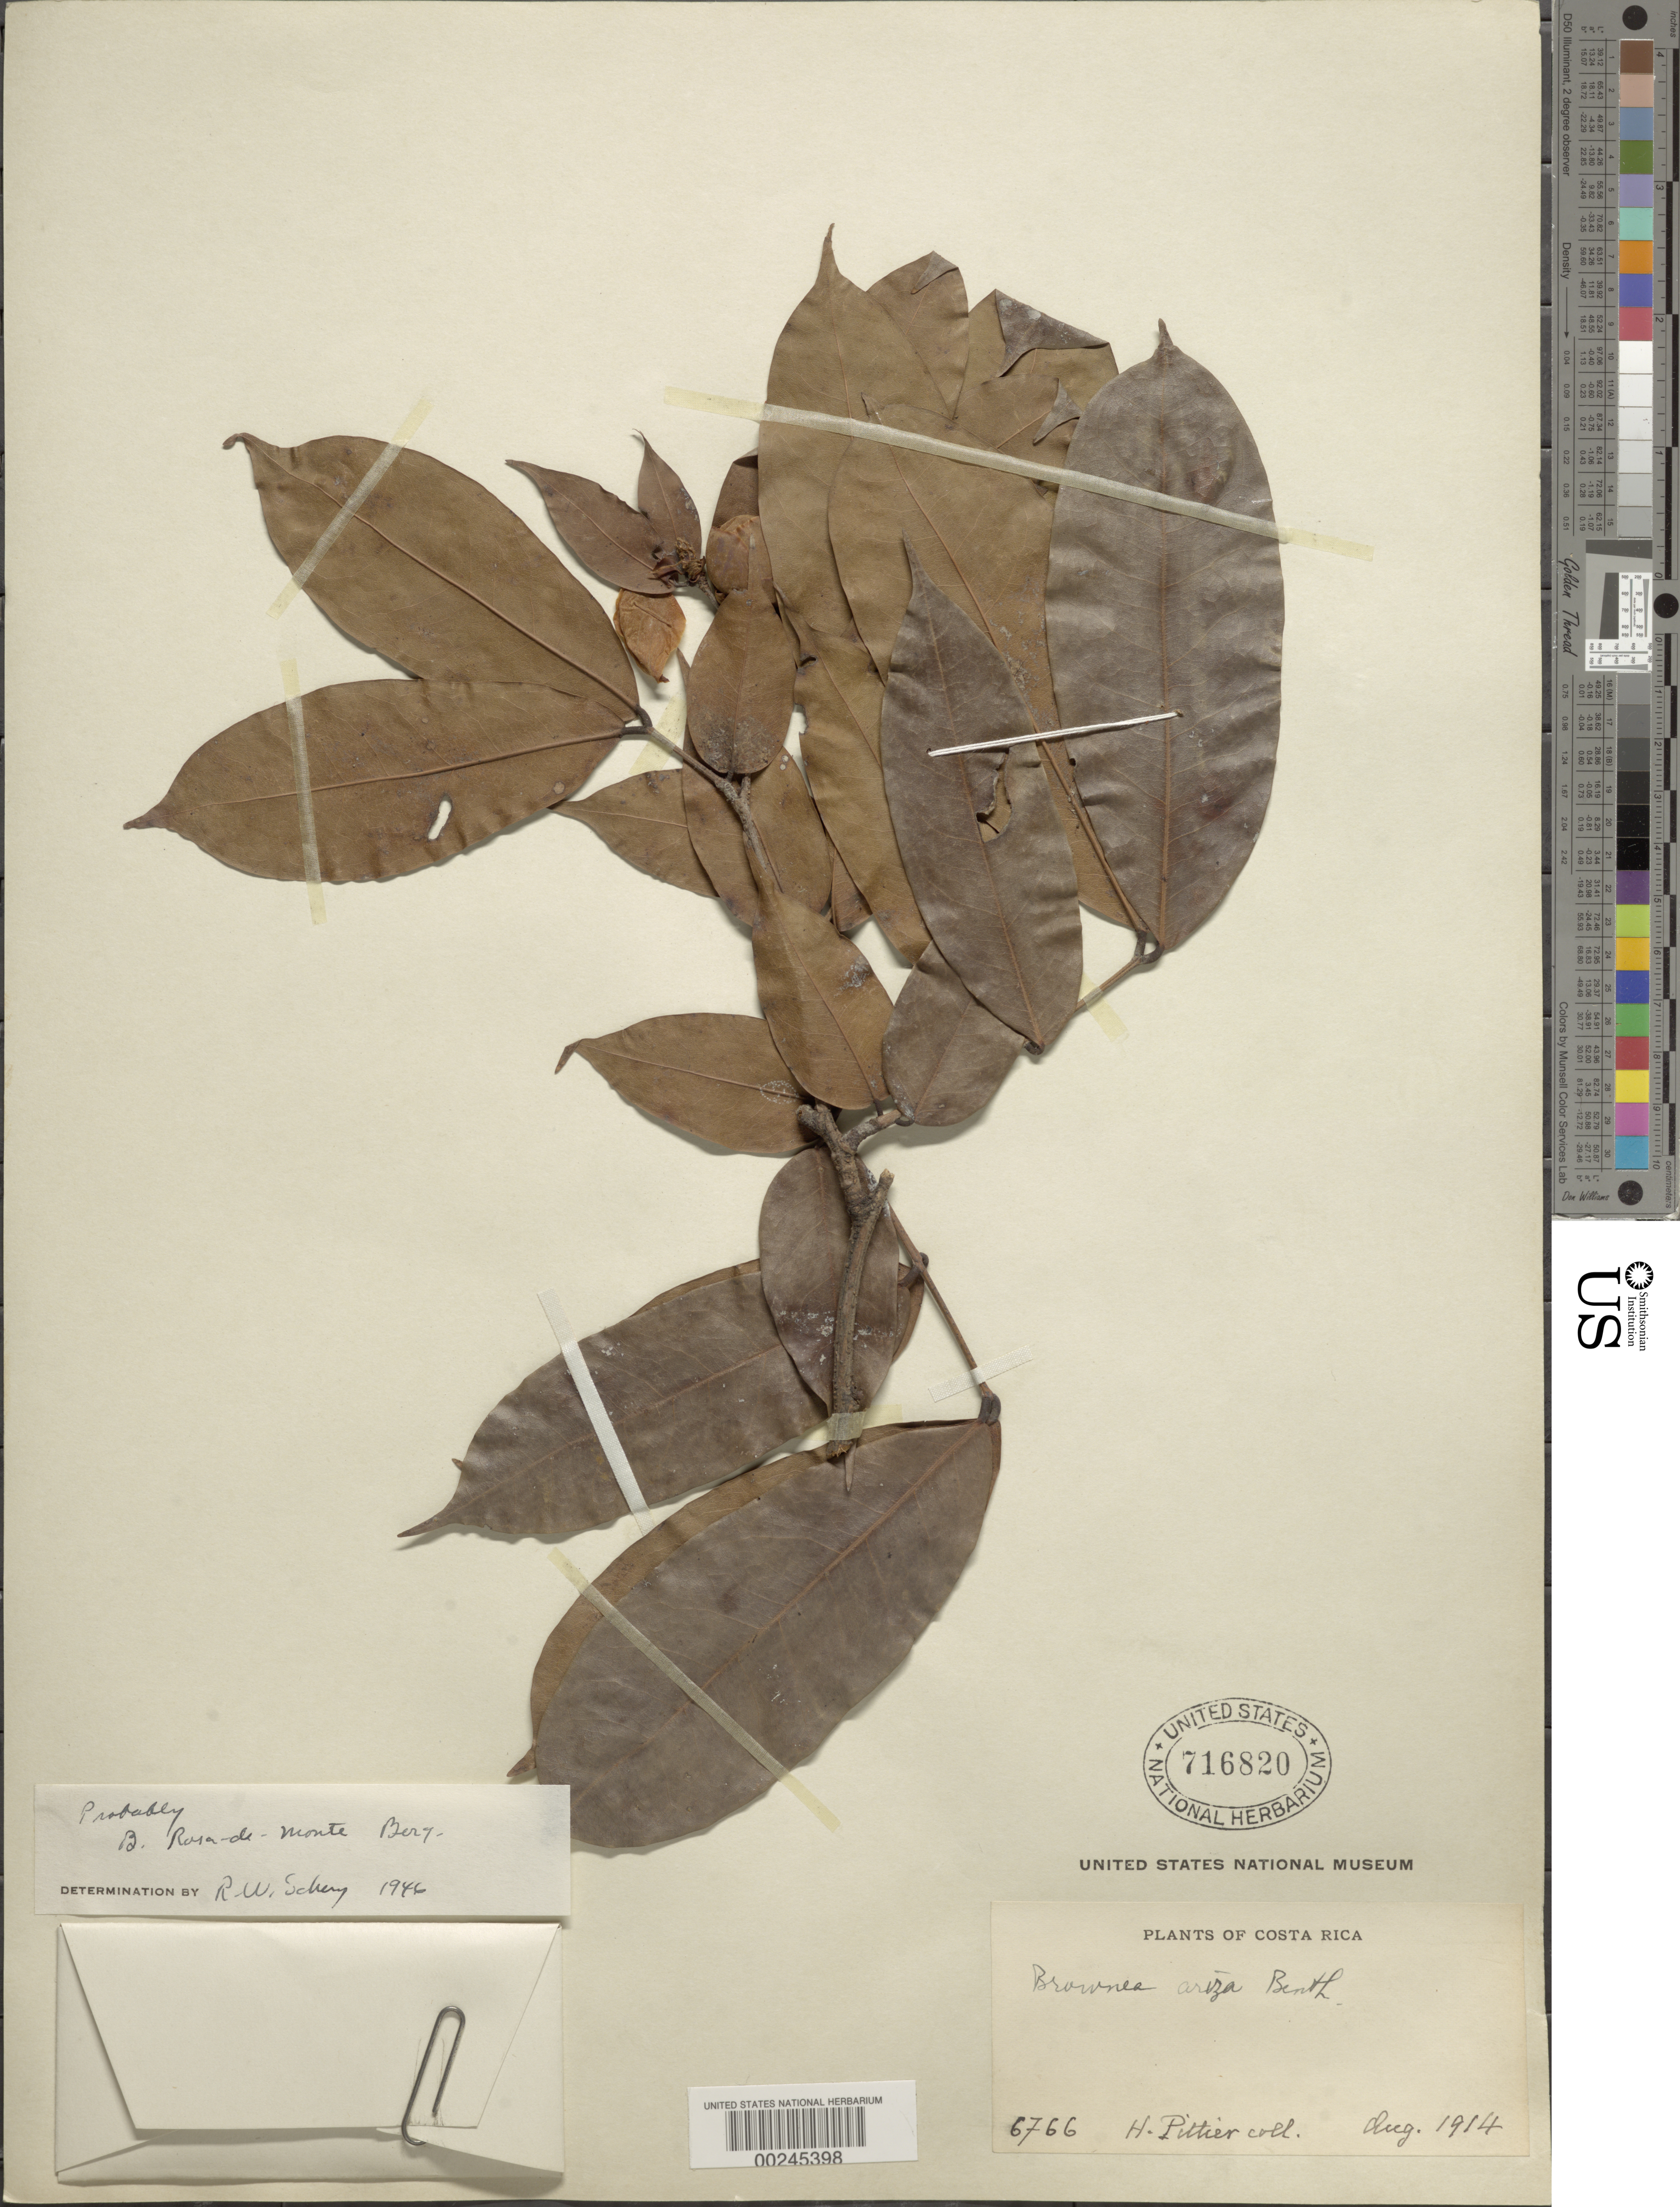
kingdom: Plantae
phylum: Tracheophyta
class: Magnoliopsida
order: Fabales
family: Fabaceae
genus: Brownea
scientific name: Brownea rosa-de-monte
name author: P.J. Bergius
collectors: H. F. Pittier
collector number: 6766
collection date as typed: Aug 1914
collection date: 1914-08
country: Costa Rica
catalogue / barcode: US 716820